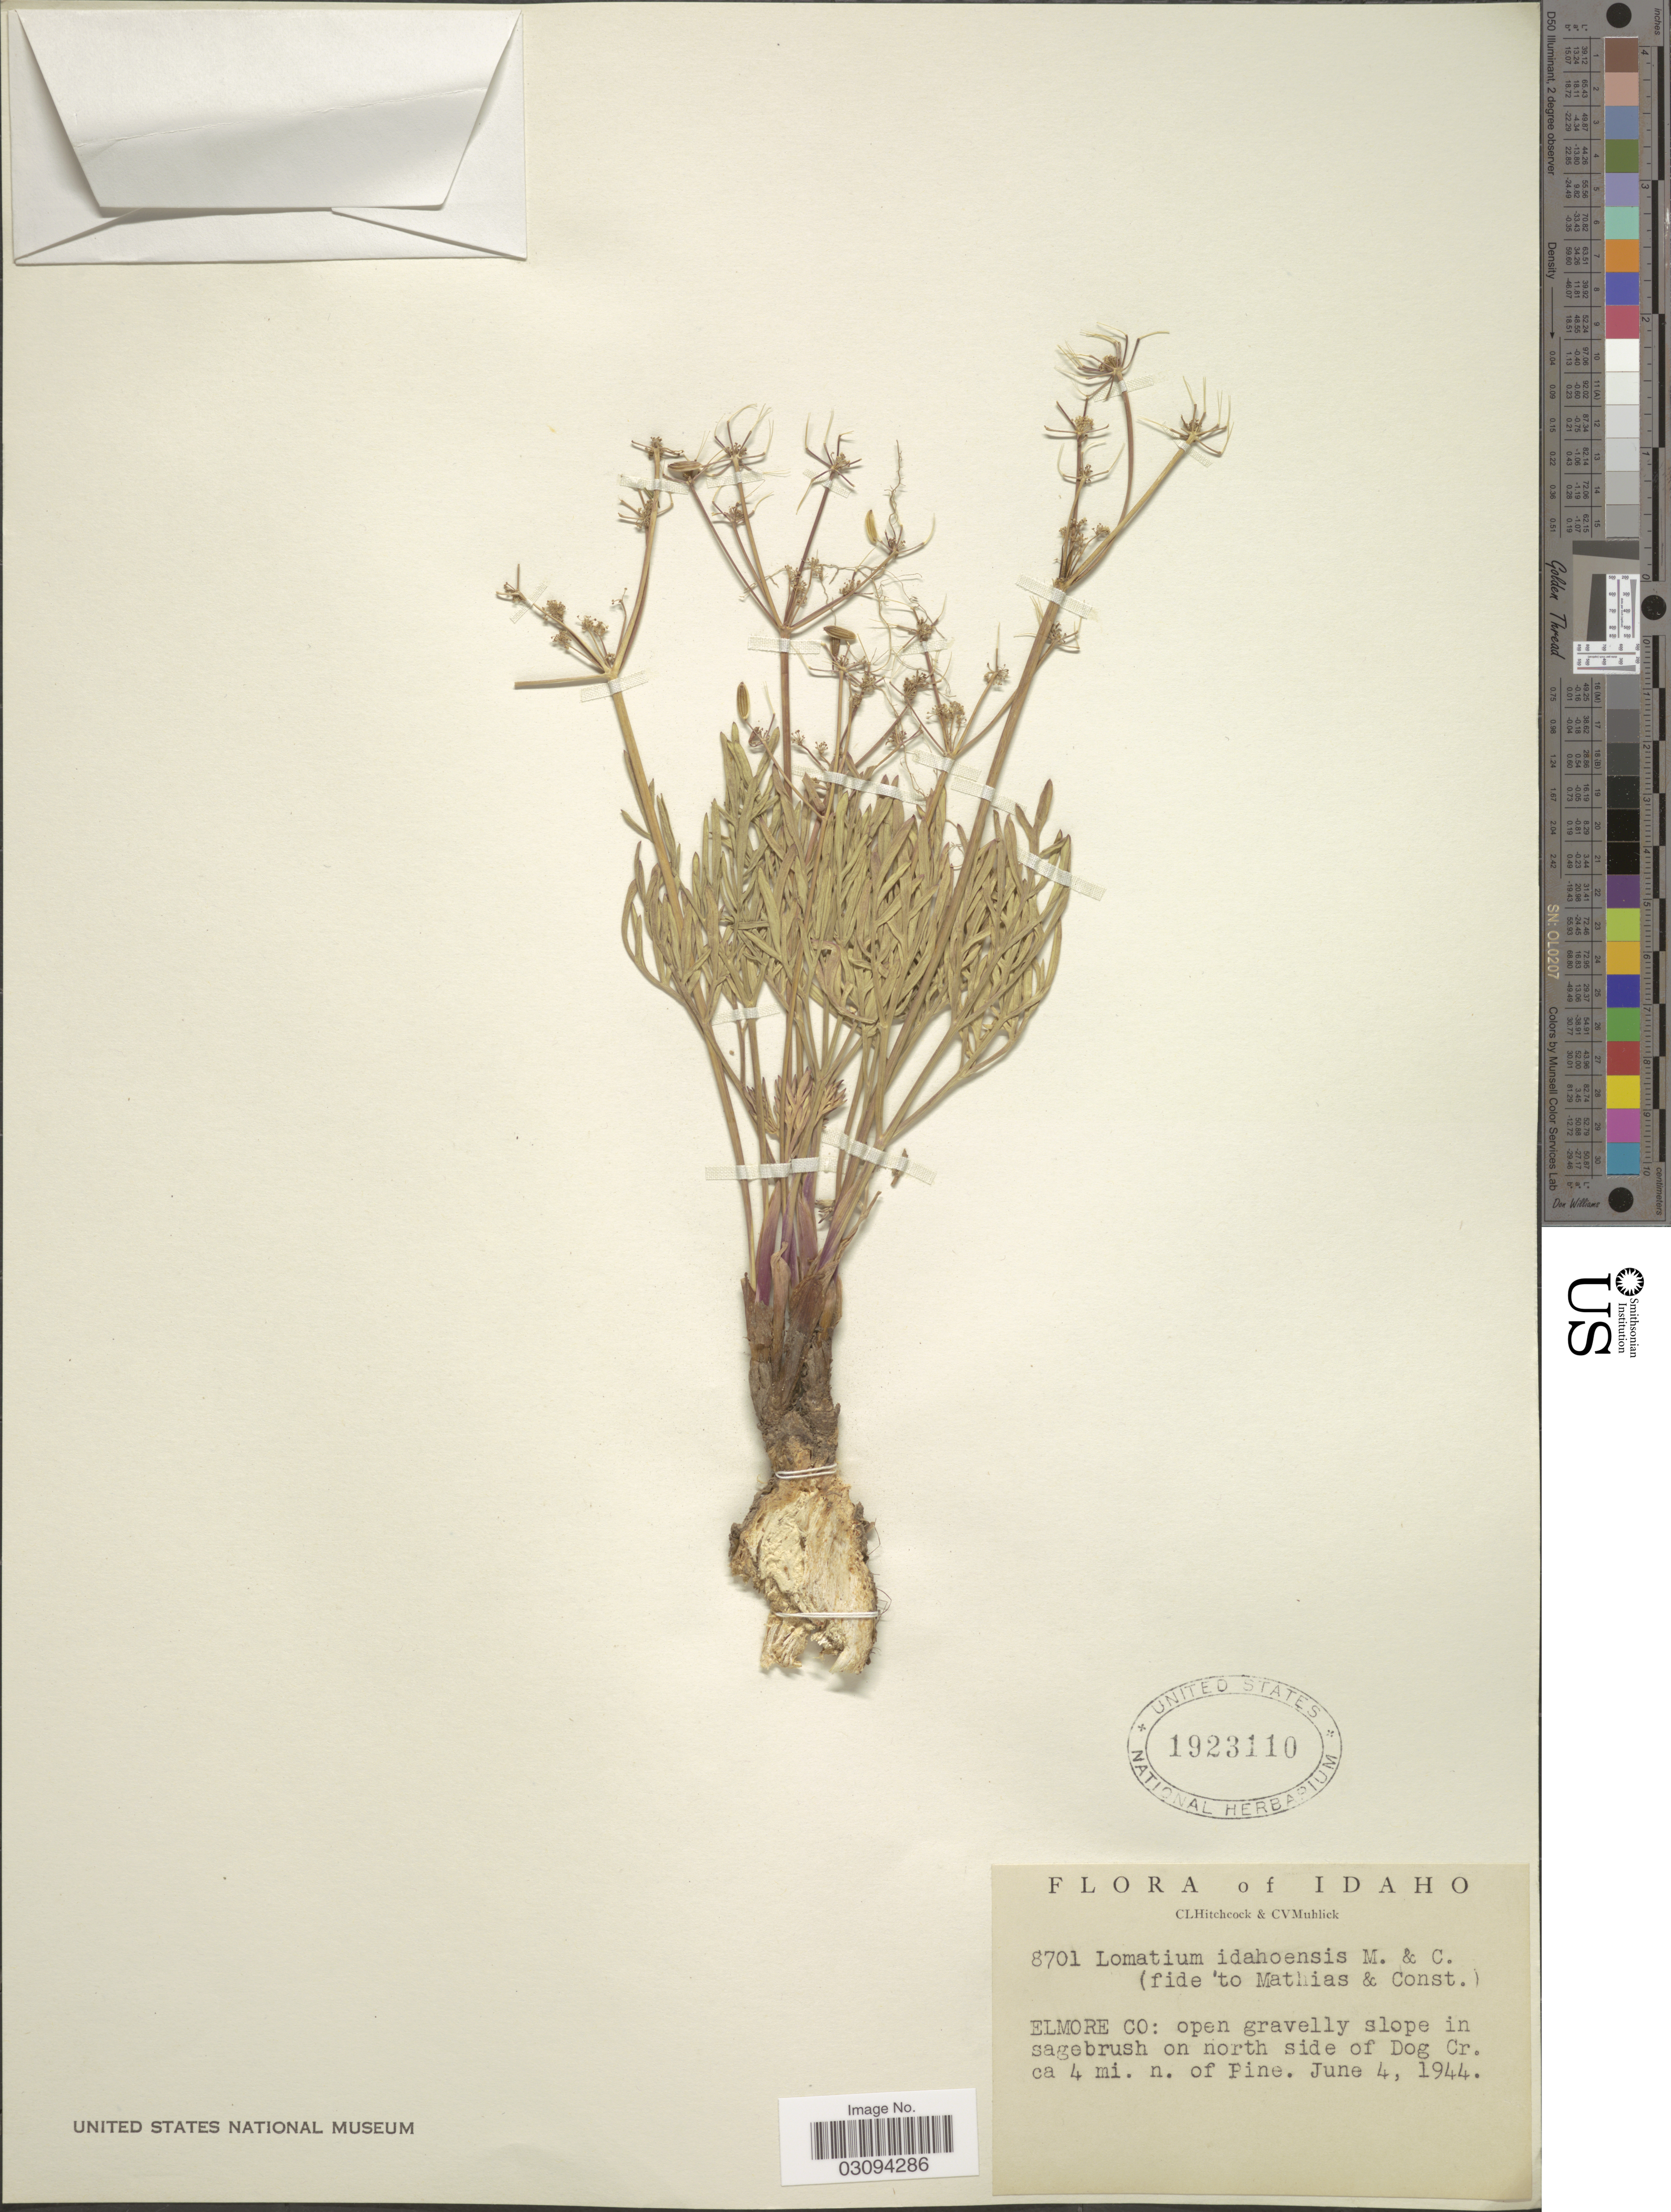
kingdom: Plantae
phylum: Tracheophyta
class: Magnoliopsida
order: Apiales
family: Apiaceae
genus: Lomatium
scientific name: Lomatium idahoense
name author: Mathias & Constance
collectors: C. L. Hitchcock & C. V. Muhlick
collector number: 8701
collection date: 1944-06-04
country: United States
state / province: Idaho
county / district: Elmore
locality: open gravelly slope in sagebush on north side of Dog Cr. ca 4 mi. n. of Pine.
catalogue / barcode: US 1923110